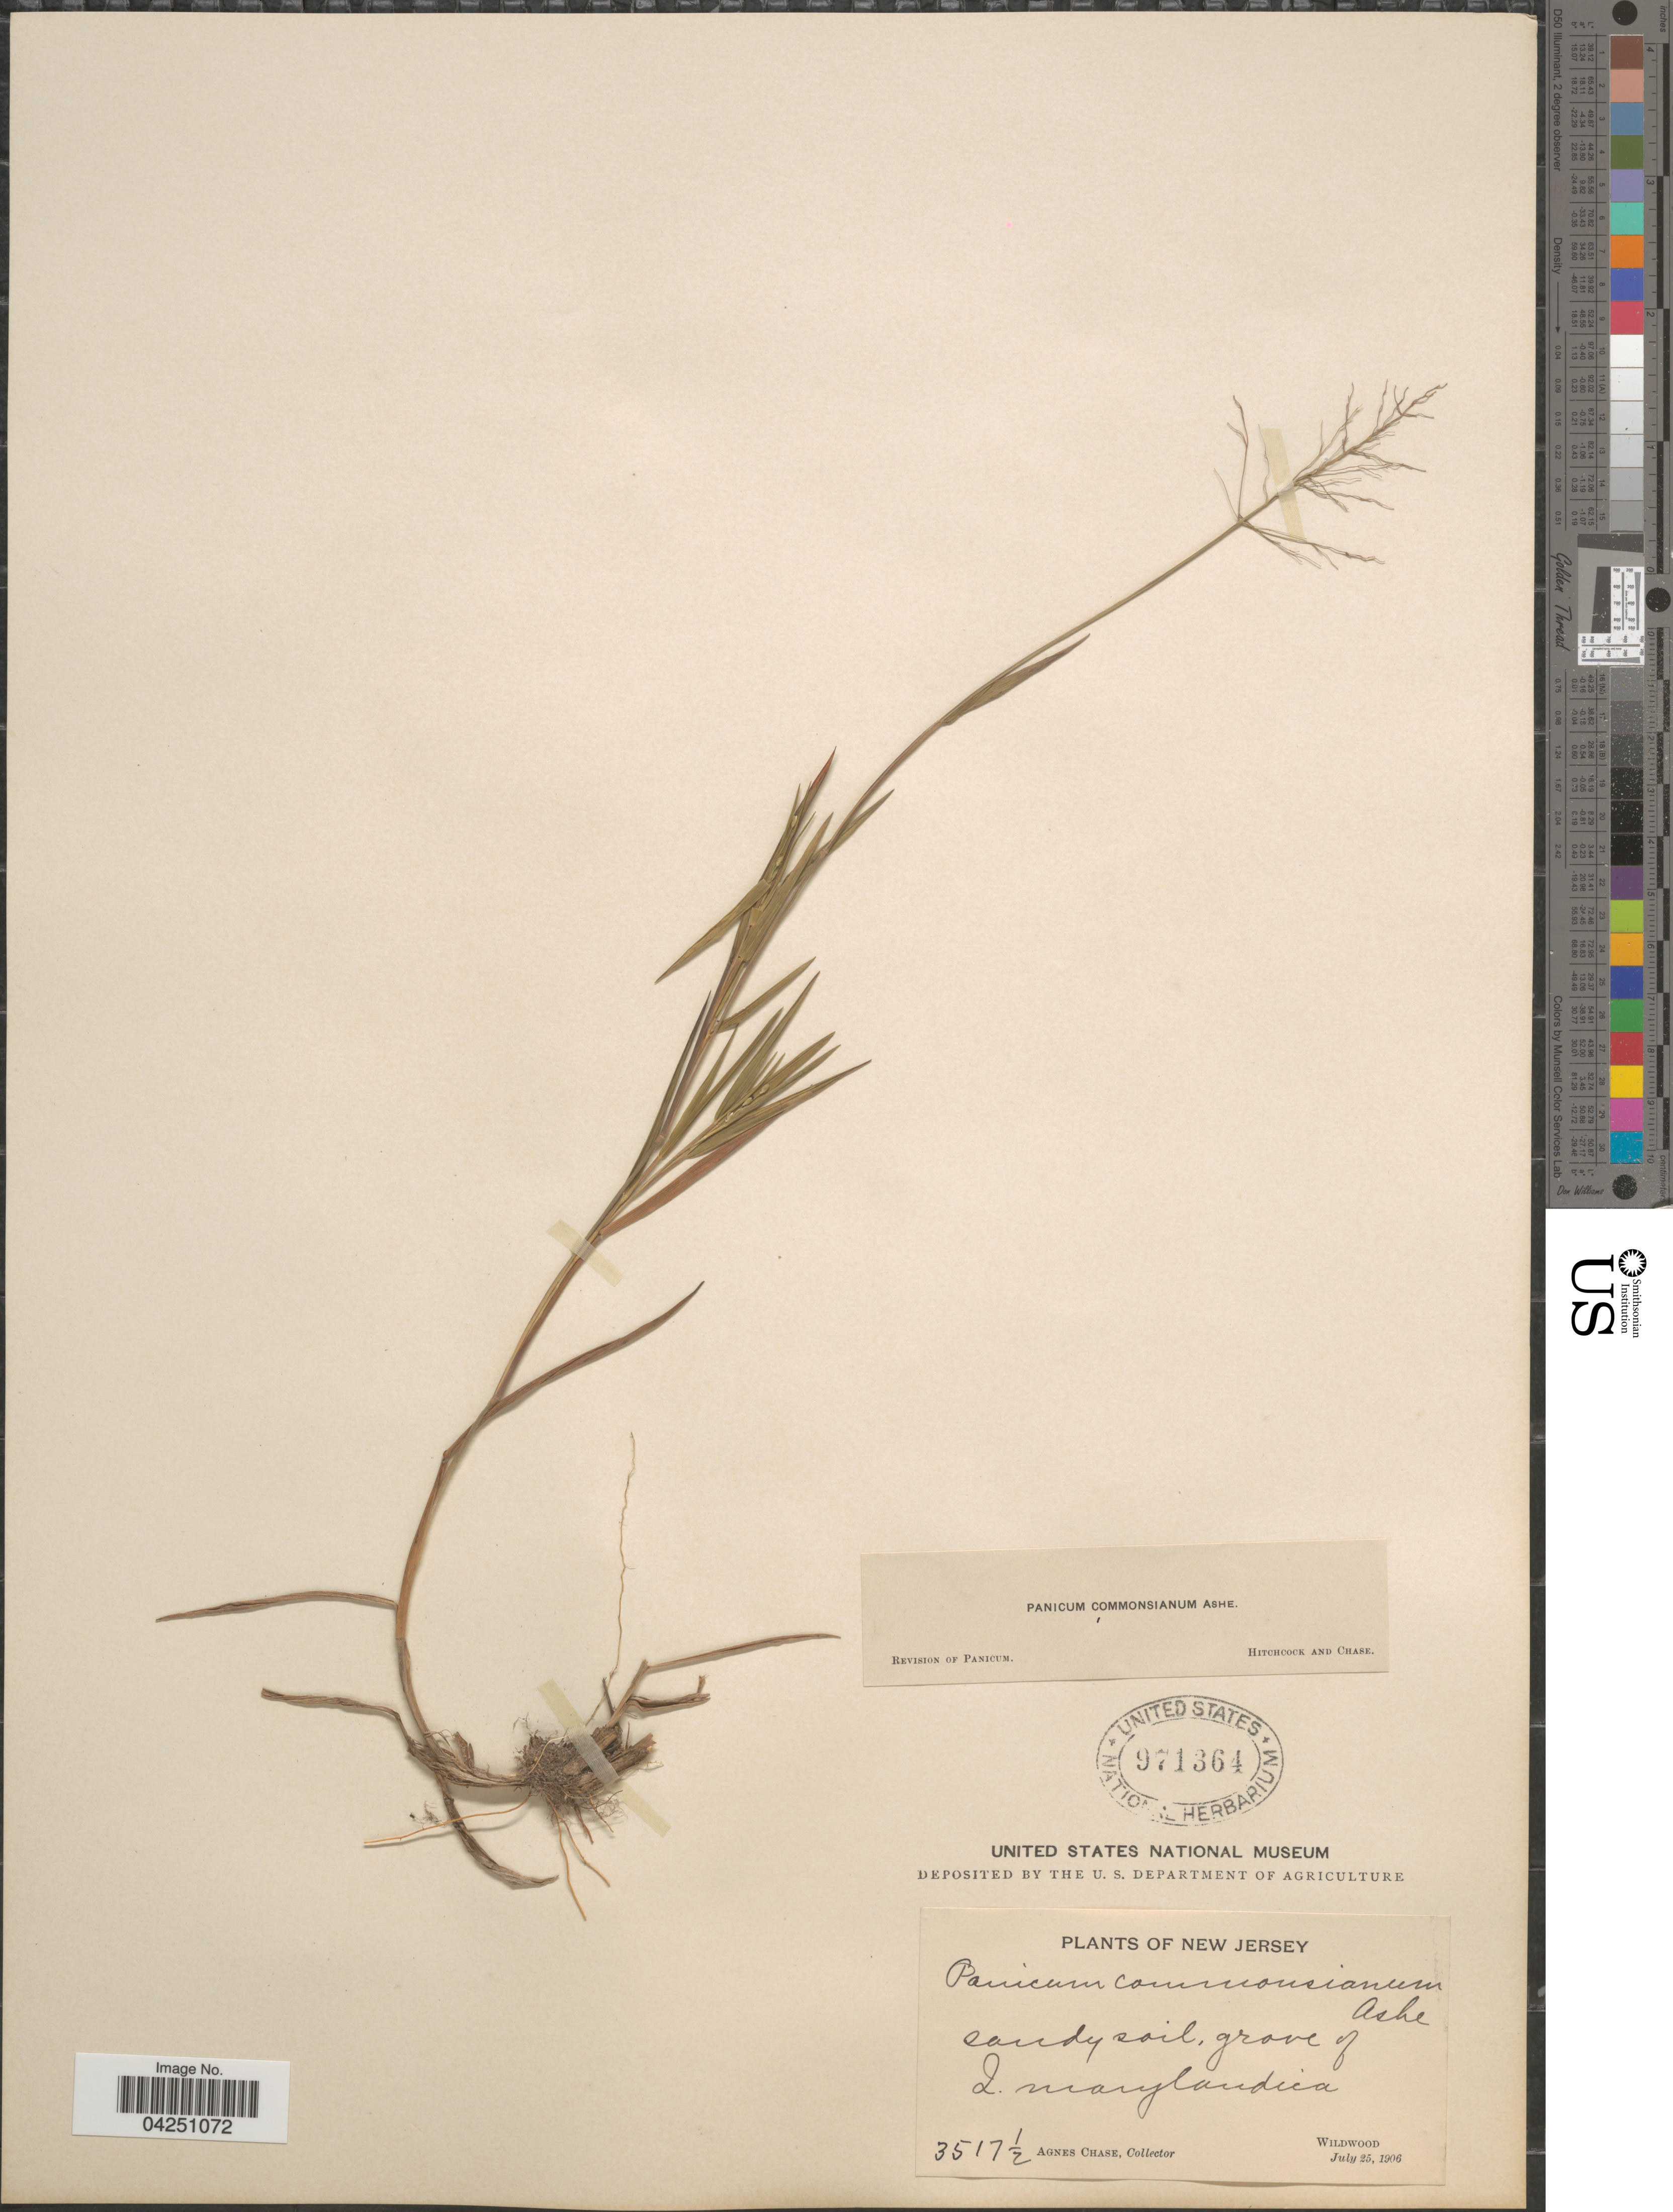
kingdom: Plantae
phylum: Tracheophyta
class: Liliopsida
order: Poales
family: Poaceae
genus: Dichanthelium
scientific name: Dichanthelium acuminatum var. acuminatum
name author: (Sw.) Gould & C.A. Clark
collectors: A. Chase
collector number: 3517½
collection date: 1906-07-25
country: United States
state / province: New Jersey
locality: Wildwood.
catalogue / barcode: US 971364